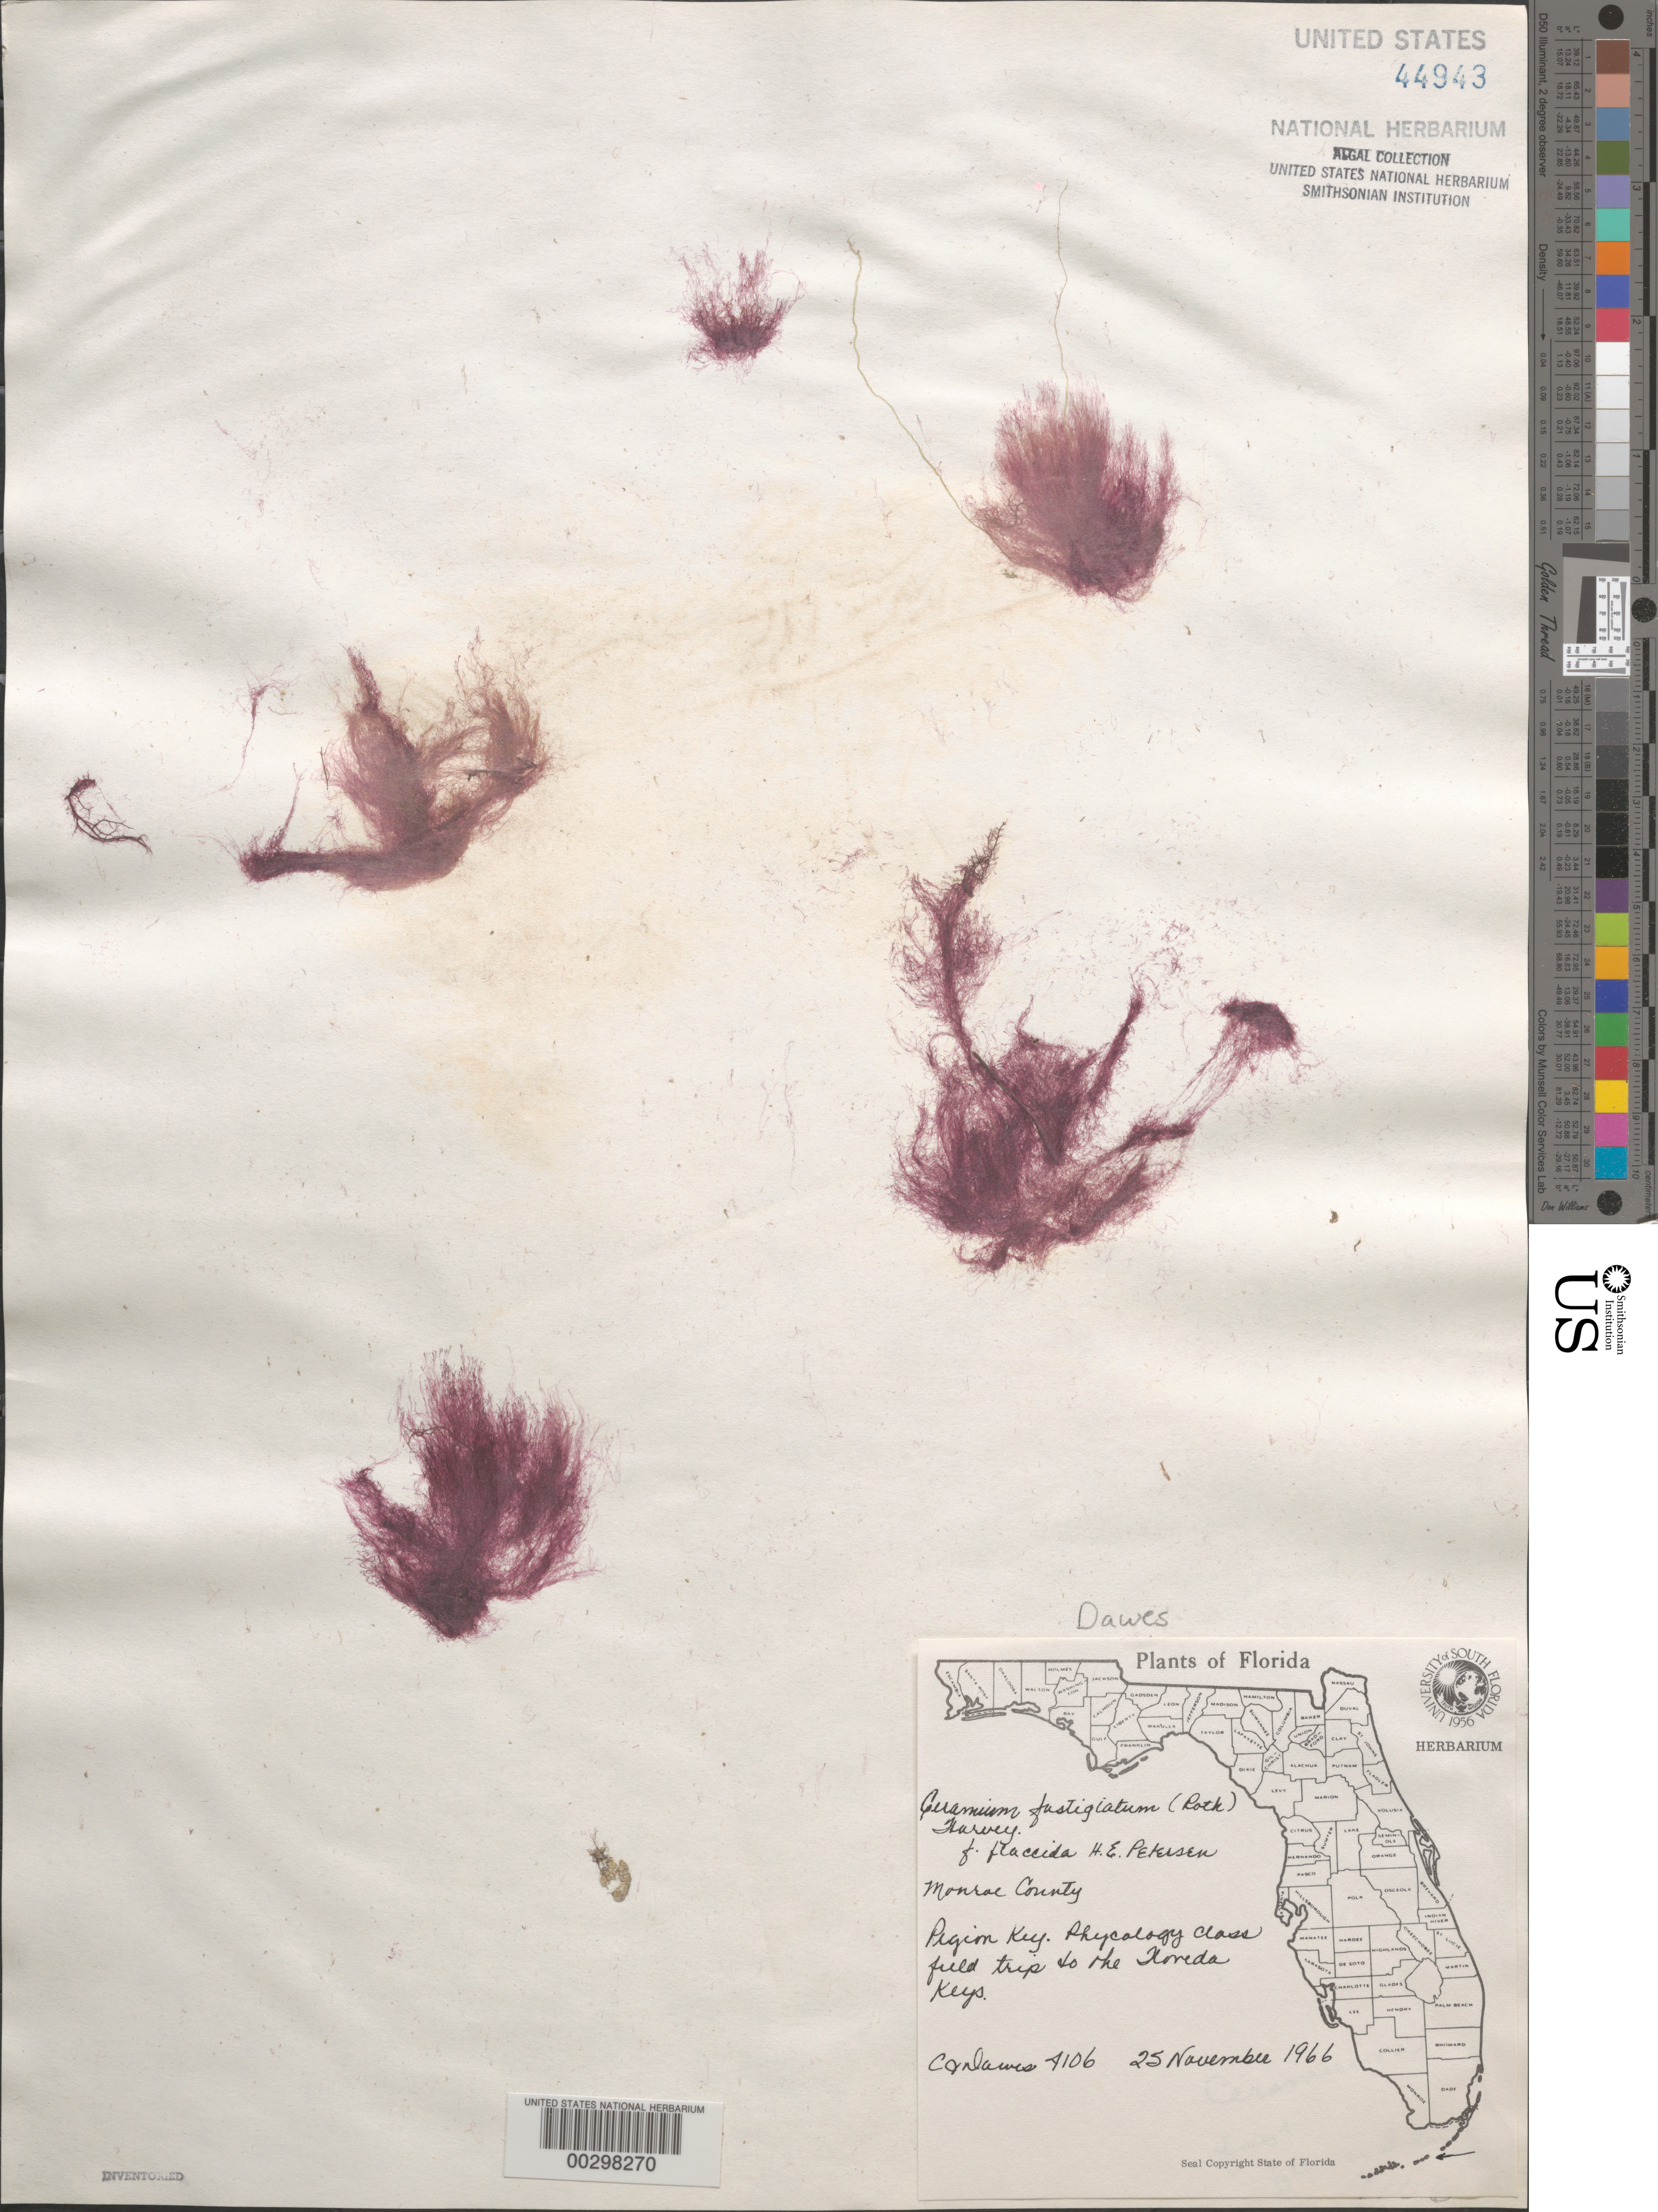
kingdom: Plantae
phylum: Rhodophyta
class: Florideophyceae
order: Ceramiales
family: Ceramiaceae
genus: Ceramium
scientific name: Ceramium fastigiatum f. flaccida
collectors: C. Dawes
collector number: Cjd 4106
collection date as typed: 25 Nov 1966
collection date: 1966-11-25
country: United States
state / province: Florida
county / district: Monroe County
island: Pigeon Key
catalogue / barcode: US 44943